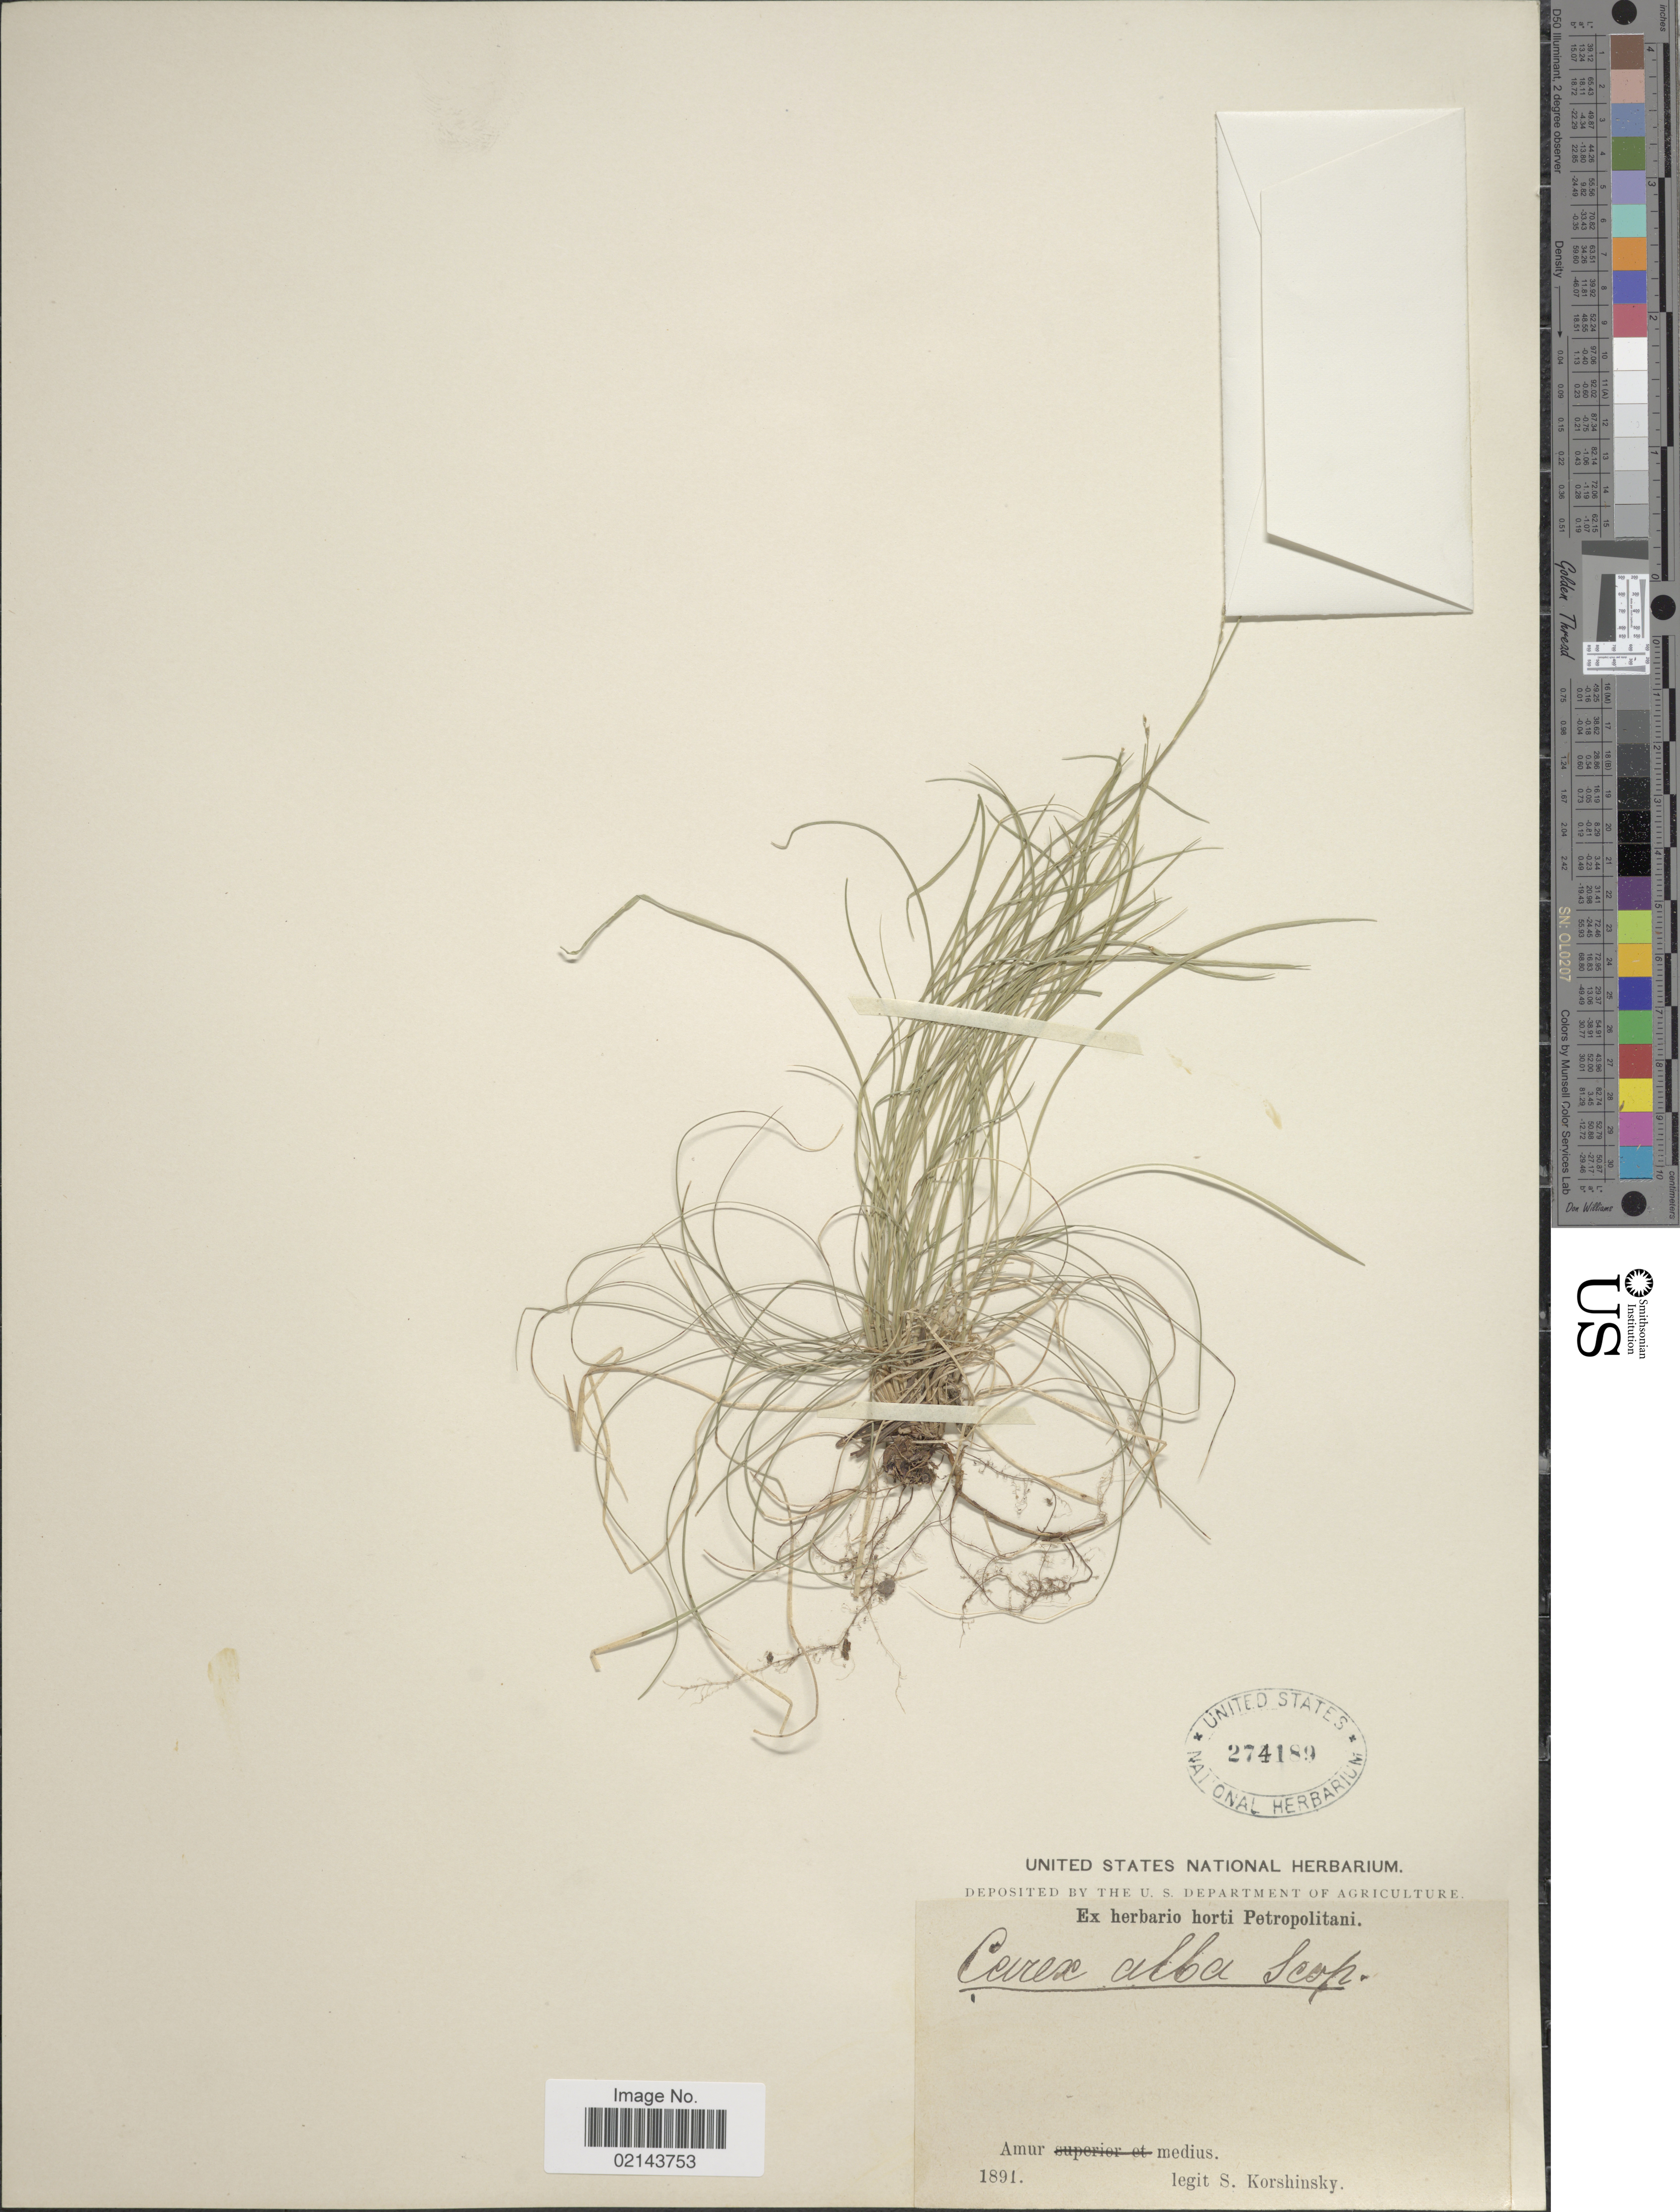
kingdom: Plantae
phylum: Tracheophyta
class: Liliopsida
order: Poales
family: Cyperaceae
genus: Carex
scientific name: Carex alba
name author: Scop.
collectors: S. I. Korshinsky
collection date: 1891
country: Russian Federation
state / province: Amur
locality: Amur medius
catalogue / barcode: US 274189